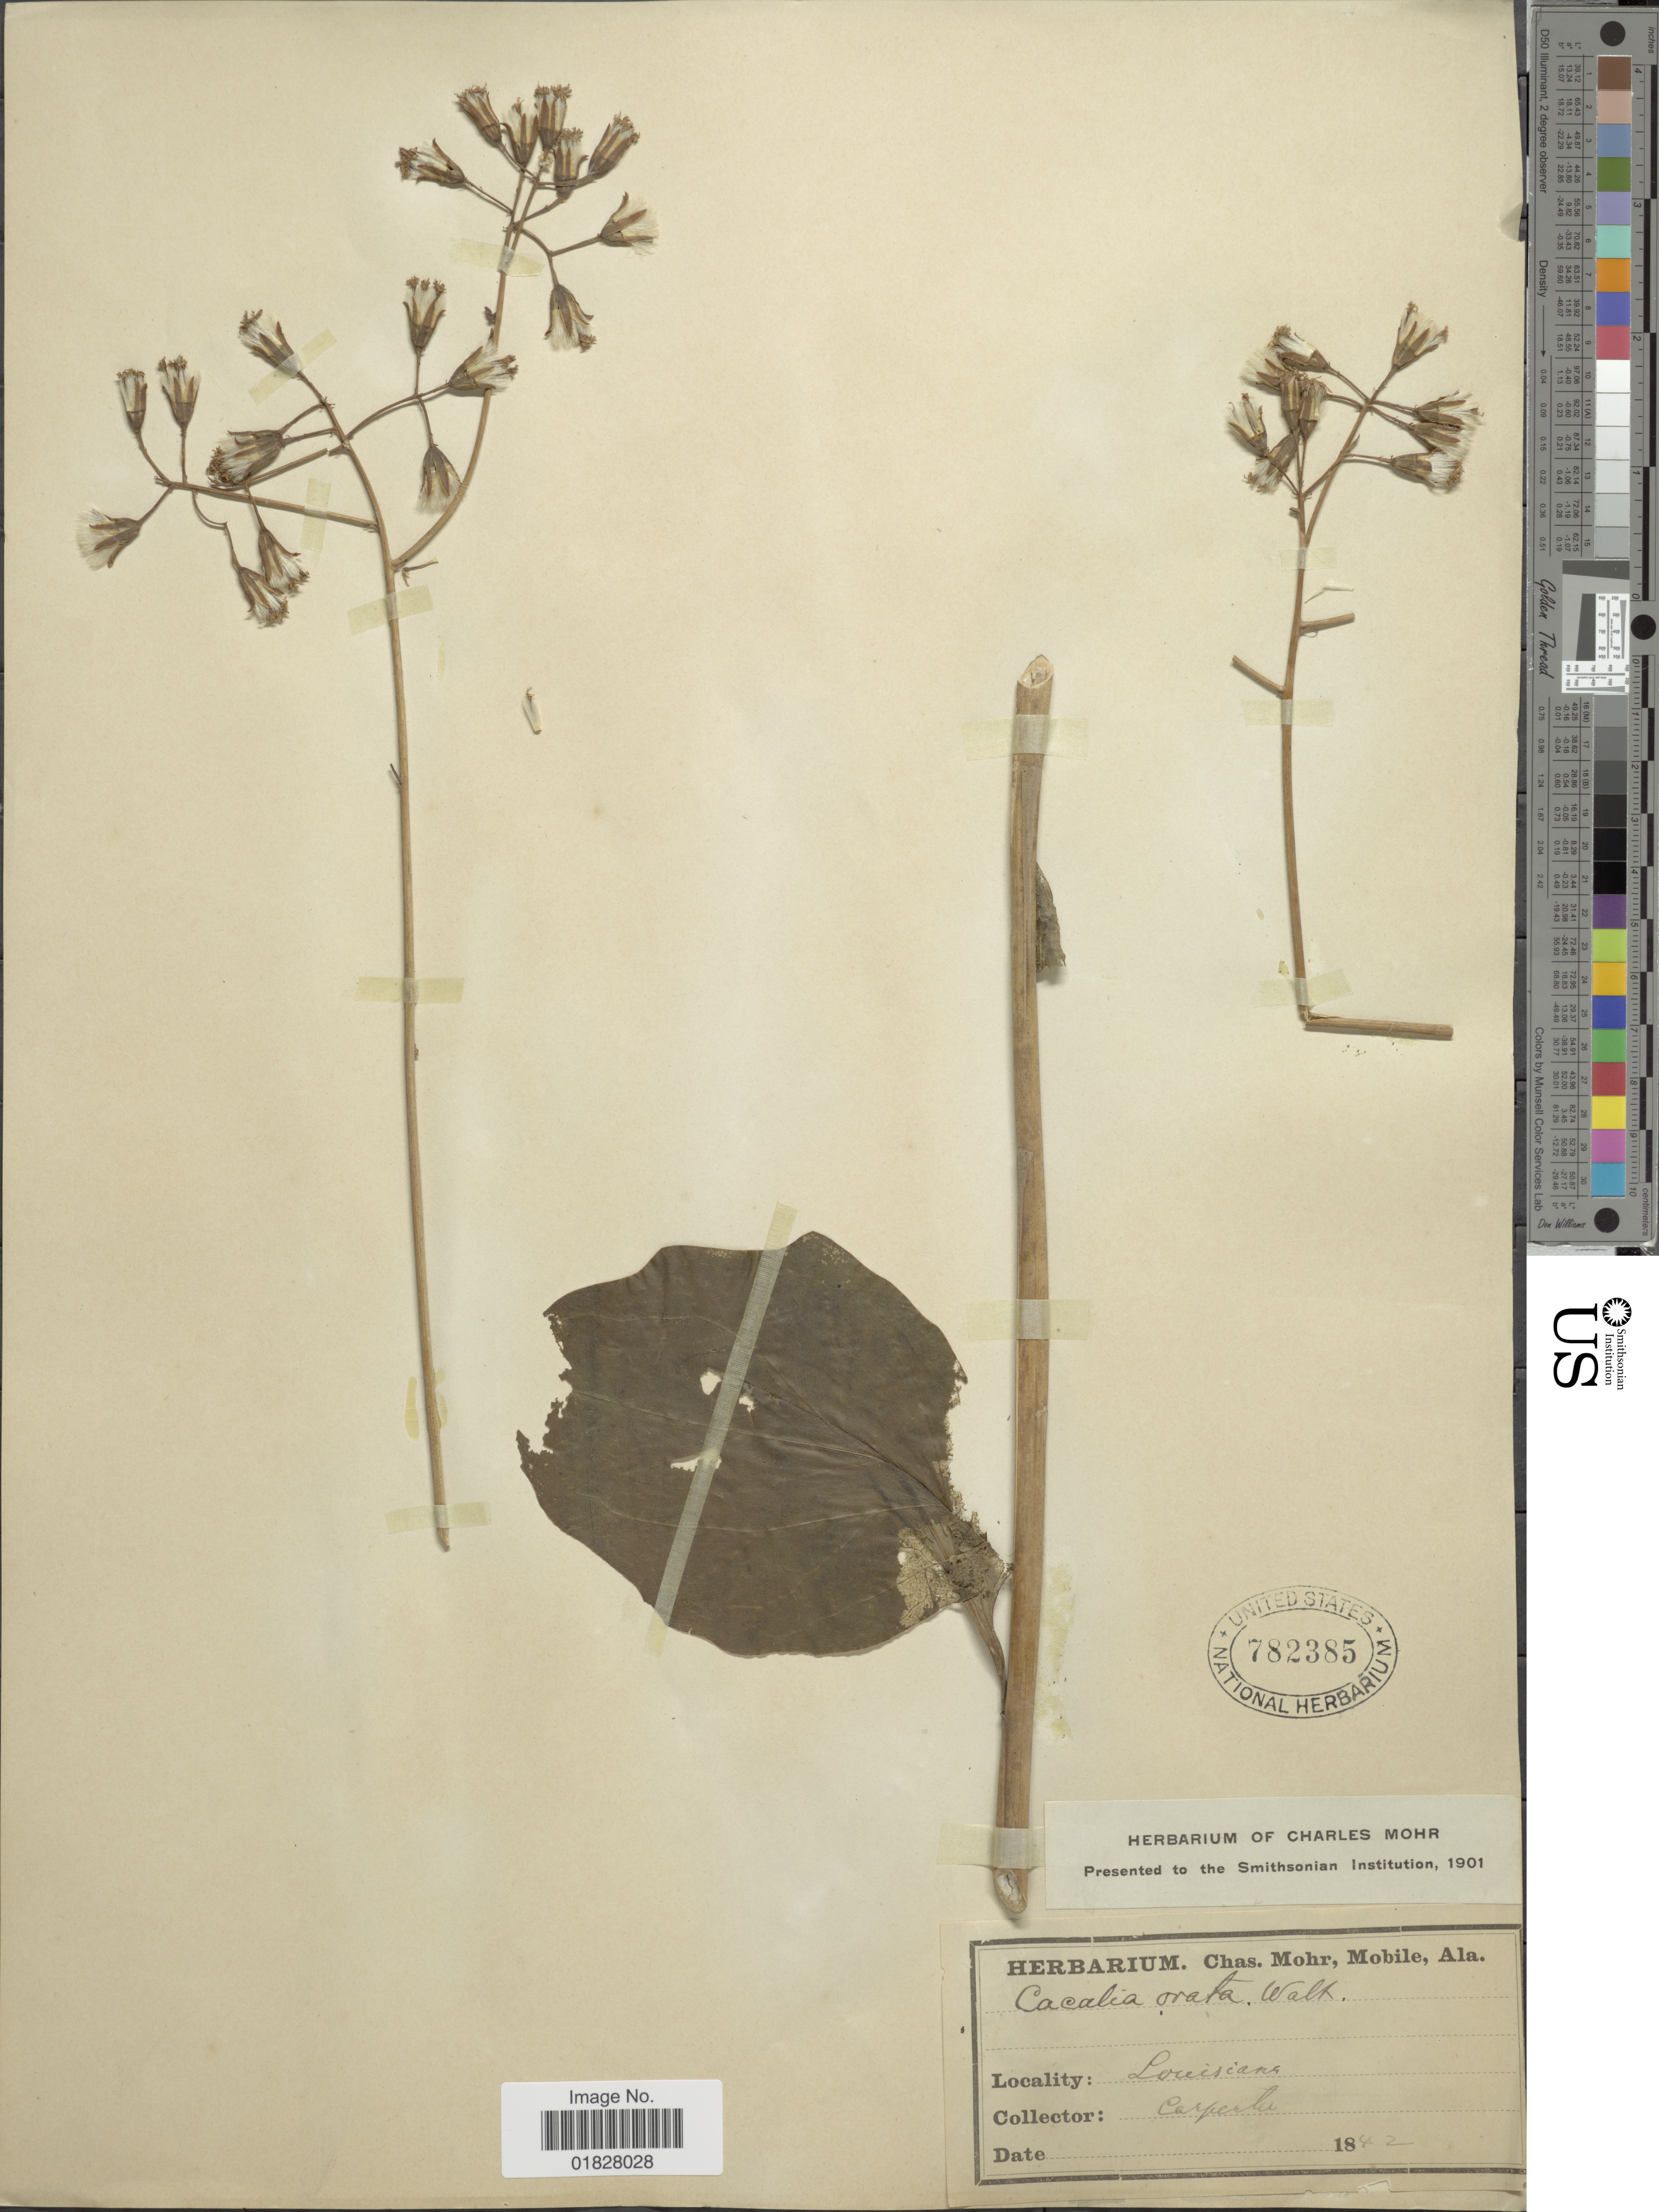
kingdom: Plantae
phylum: Tracheophyta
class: Magnoliopsida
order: Asterales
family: Asteraceae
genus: Arnoglossum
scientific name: Arnoglossum ovatum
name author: (Walter) H. Rob.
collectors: ex herb. Charles Mohr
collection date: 1842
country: United States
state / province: Louisiana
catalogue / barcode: US 782385